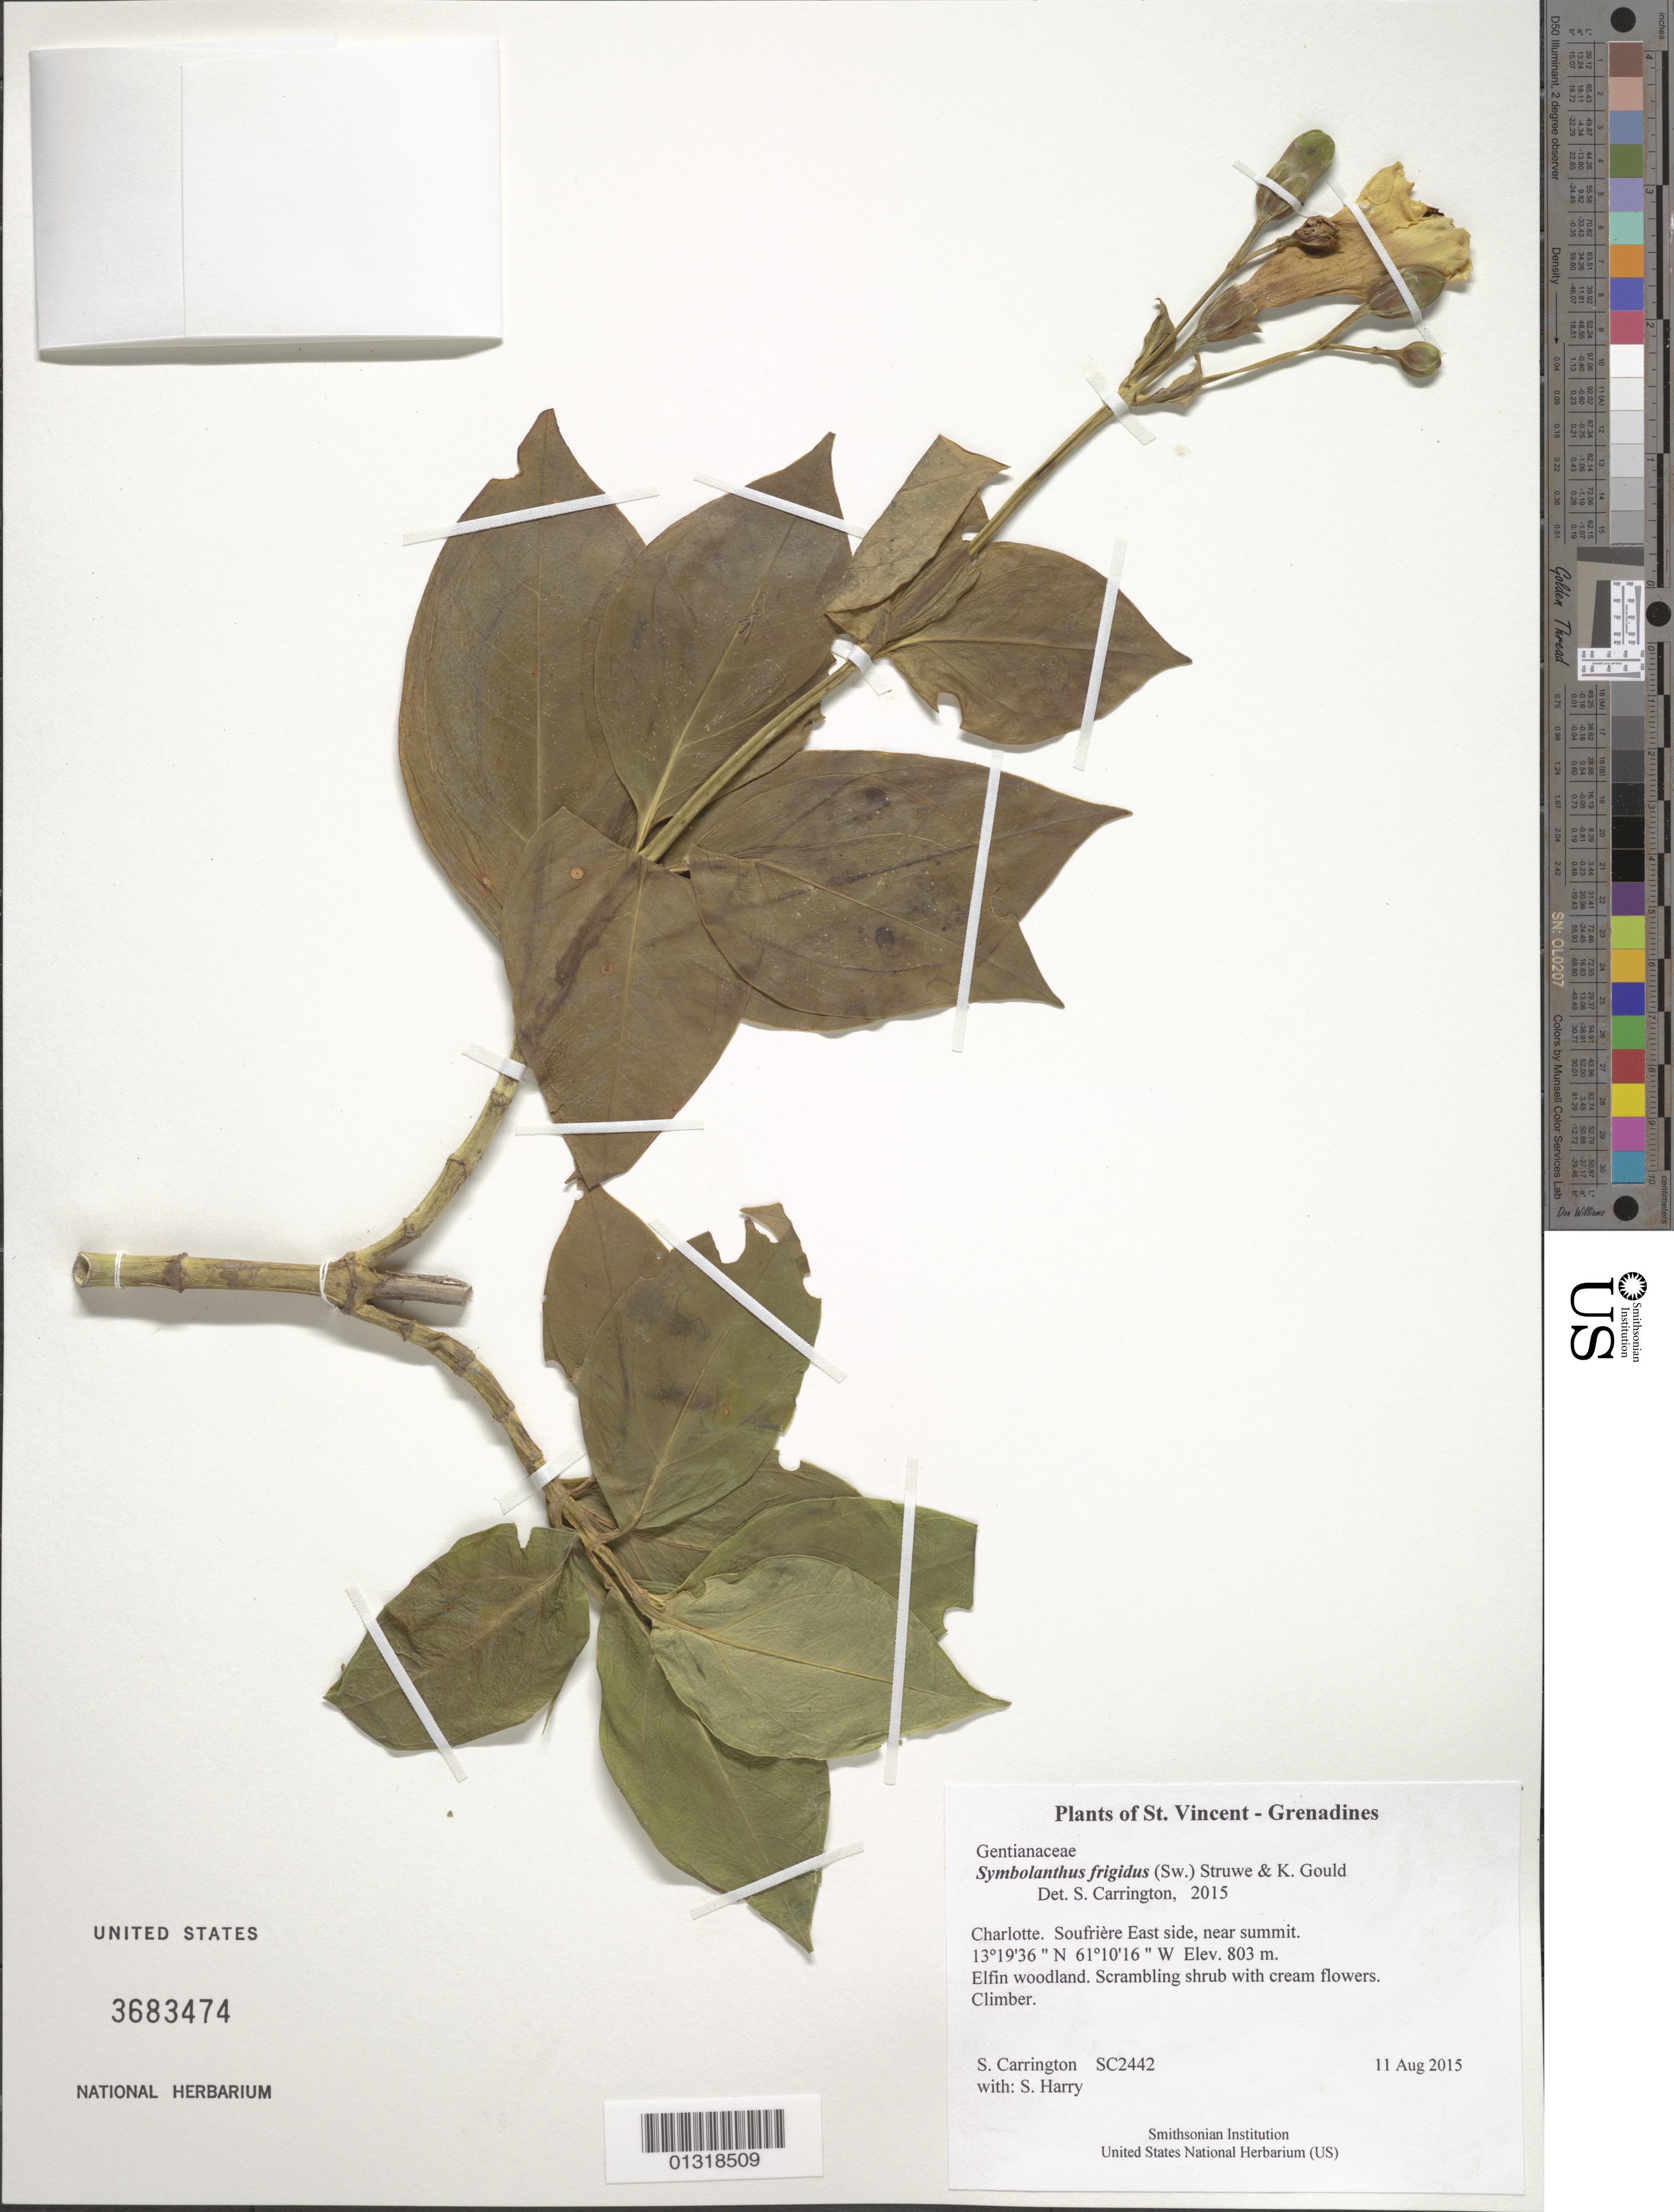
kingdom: Plantae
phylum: Tracheophyta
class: Magnoliopsida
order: Gentianales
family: Gentianaceae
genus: Symbolanthus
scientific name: Symbolanthus frigidus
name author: (Sw.) Struwe & K. R. Gould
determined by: Carrington, C. M. S.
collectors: C. M. S. Carrington & S. Harry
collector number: SC2442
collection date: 2015-08-11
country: St. Vincent - Grenadines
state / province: Charlotte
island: St Vincent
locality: Soufrière East side, near summit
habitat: Elfin woodland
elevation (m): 803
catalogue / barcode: US 3683474